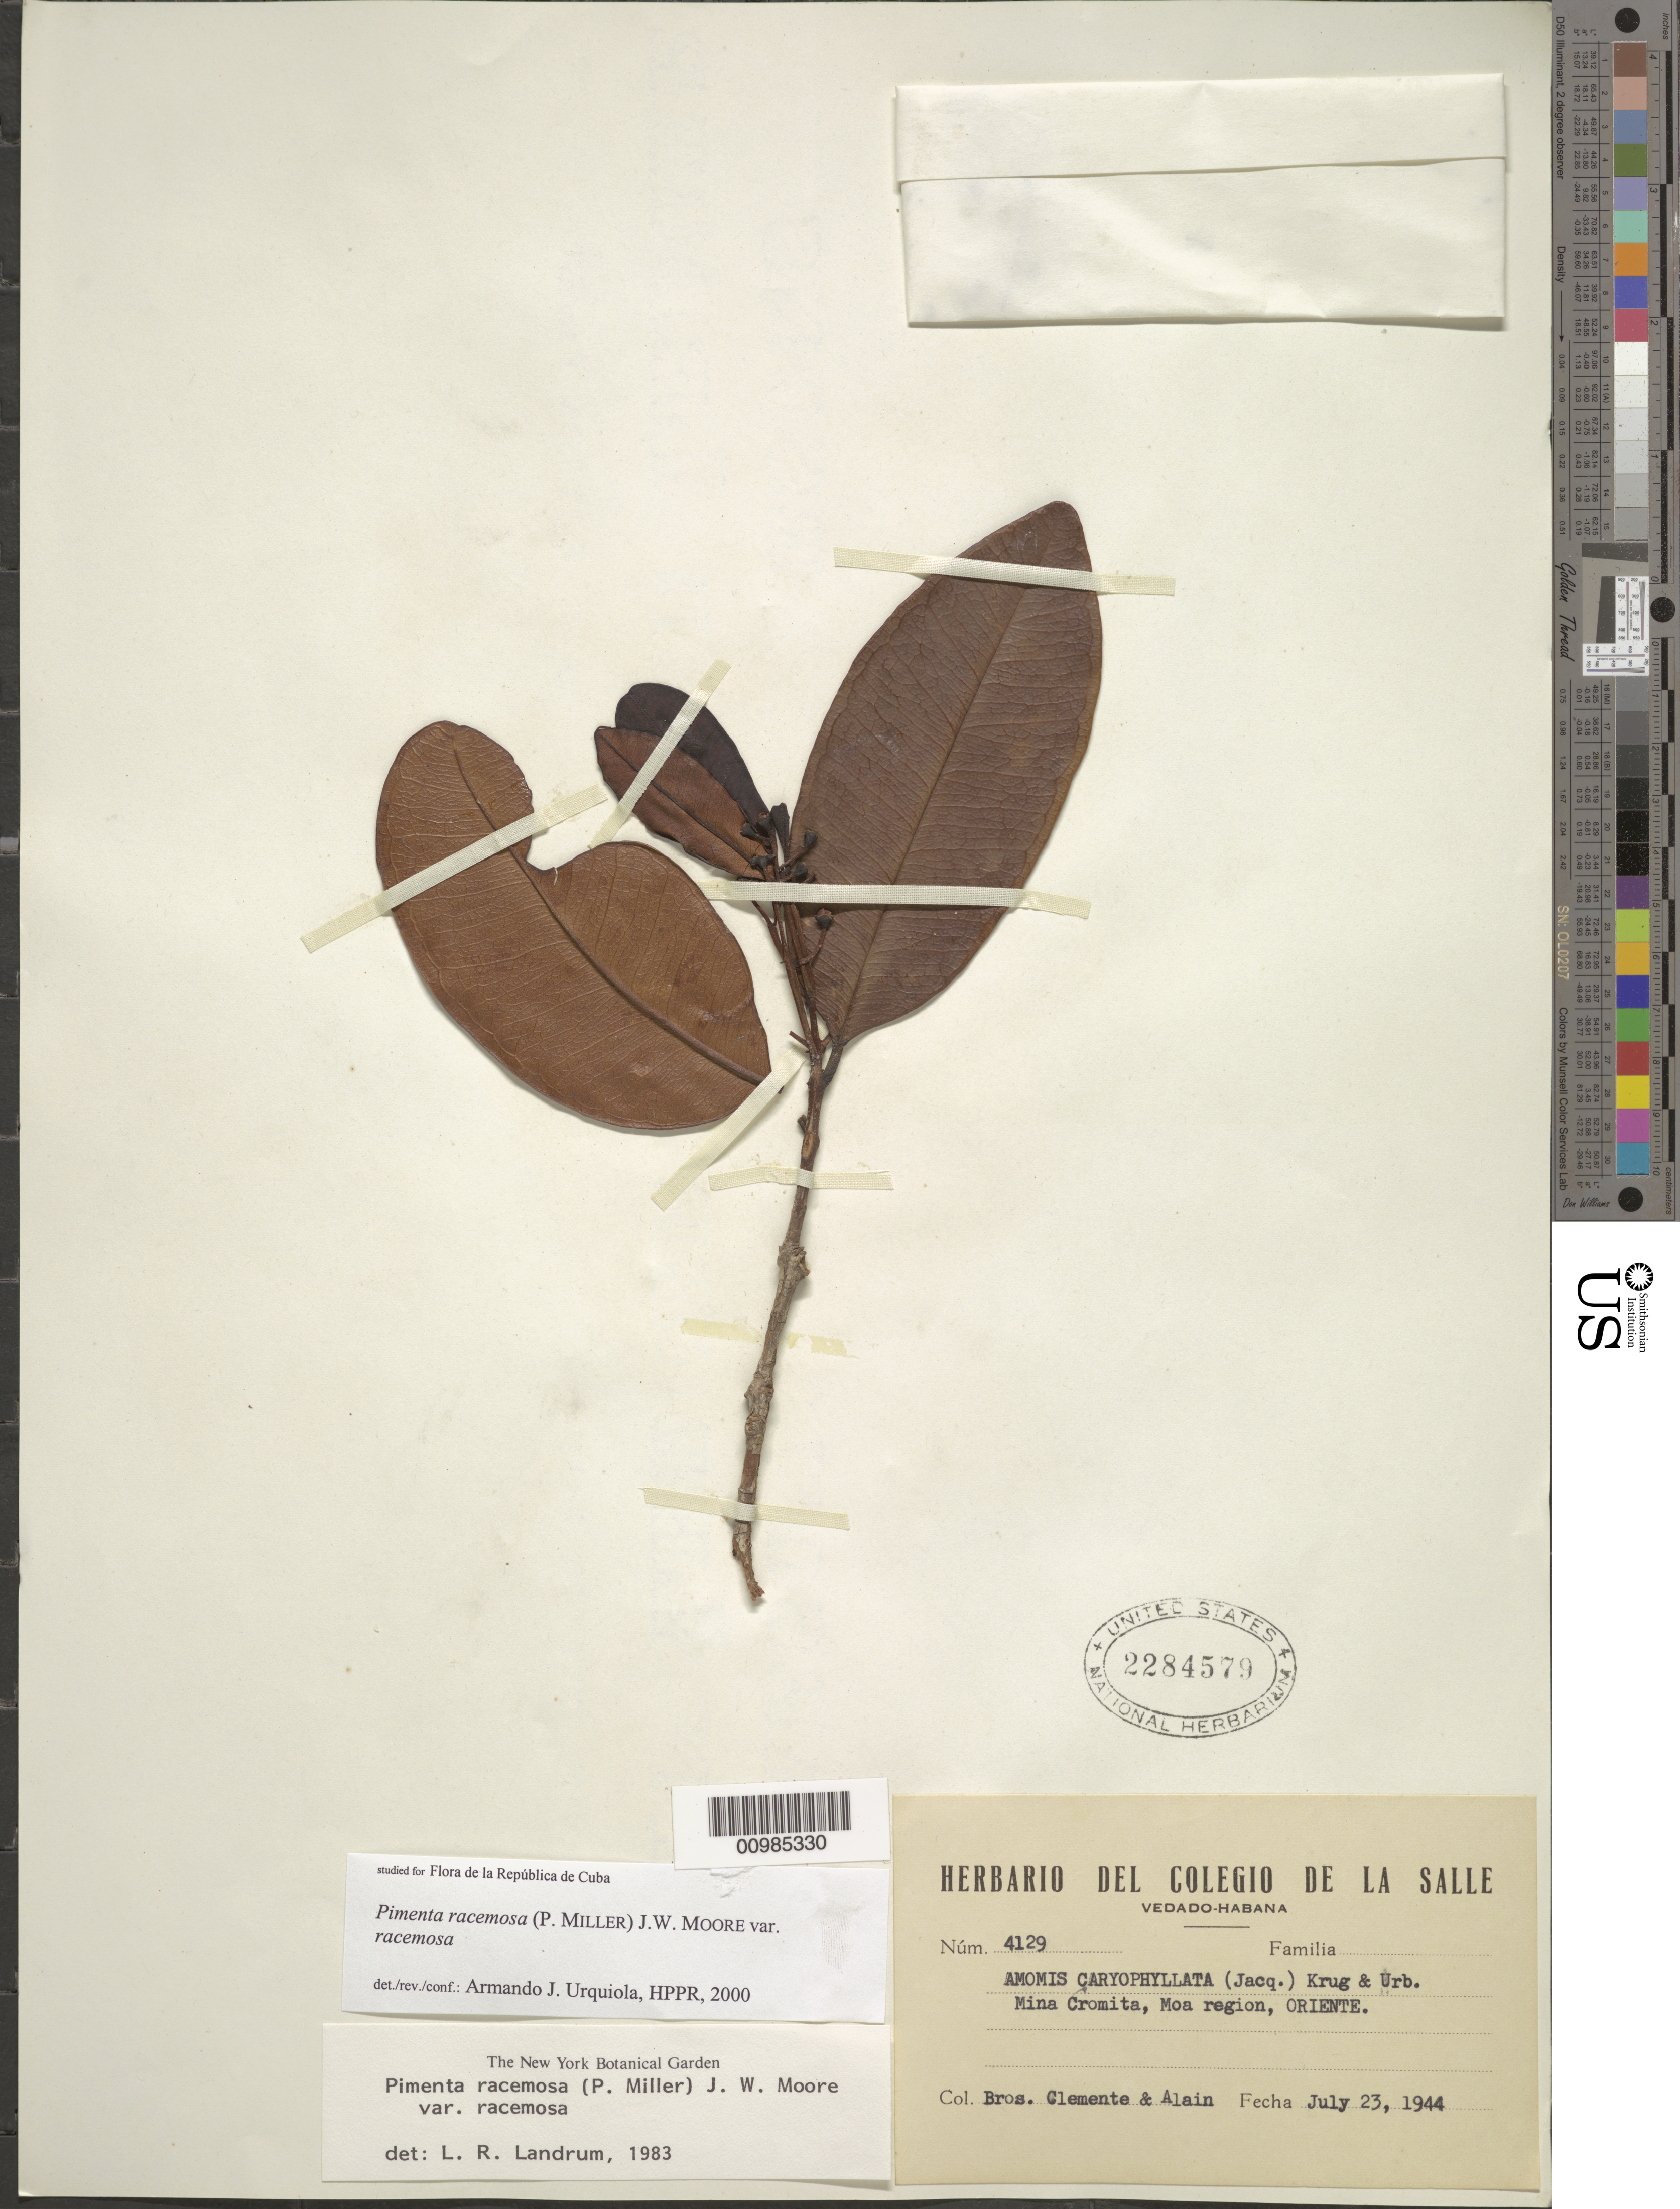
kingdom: Plantae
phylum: Tracheophyta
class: Magnoliopsida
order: Myrtales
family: Myrtaceae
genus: Pimenta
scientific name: Pimenta racemosa var. racemosa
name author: (Mill.) J.W. Moore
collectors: Bro. Clemente & A. H. Liogier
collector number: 4129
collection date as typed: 23 Jul 1944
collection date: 1944-07-23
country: Cuba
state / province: Holguín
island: Cuba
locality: Mina Cromita, Moa region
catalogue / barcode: US 2284579